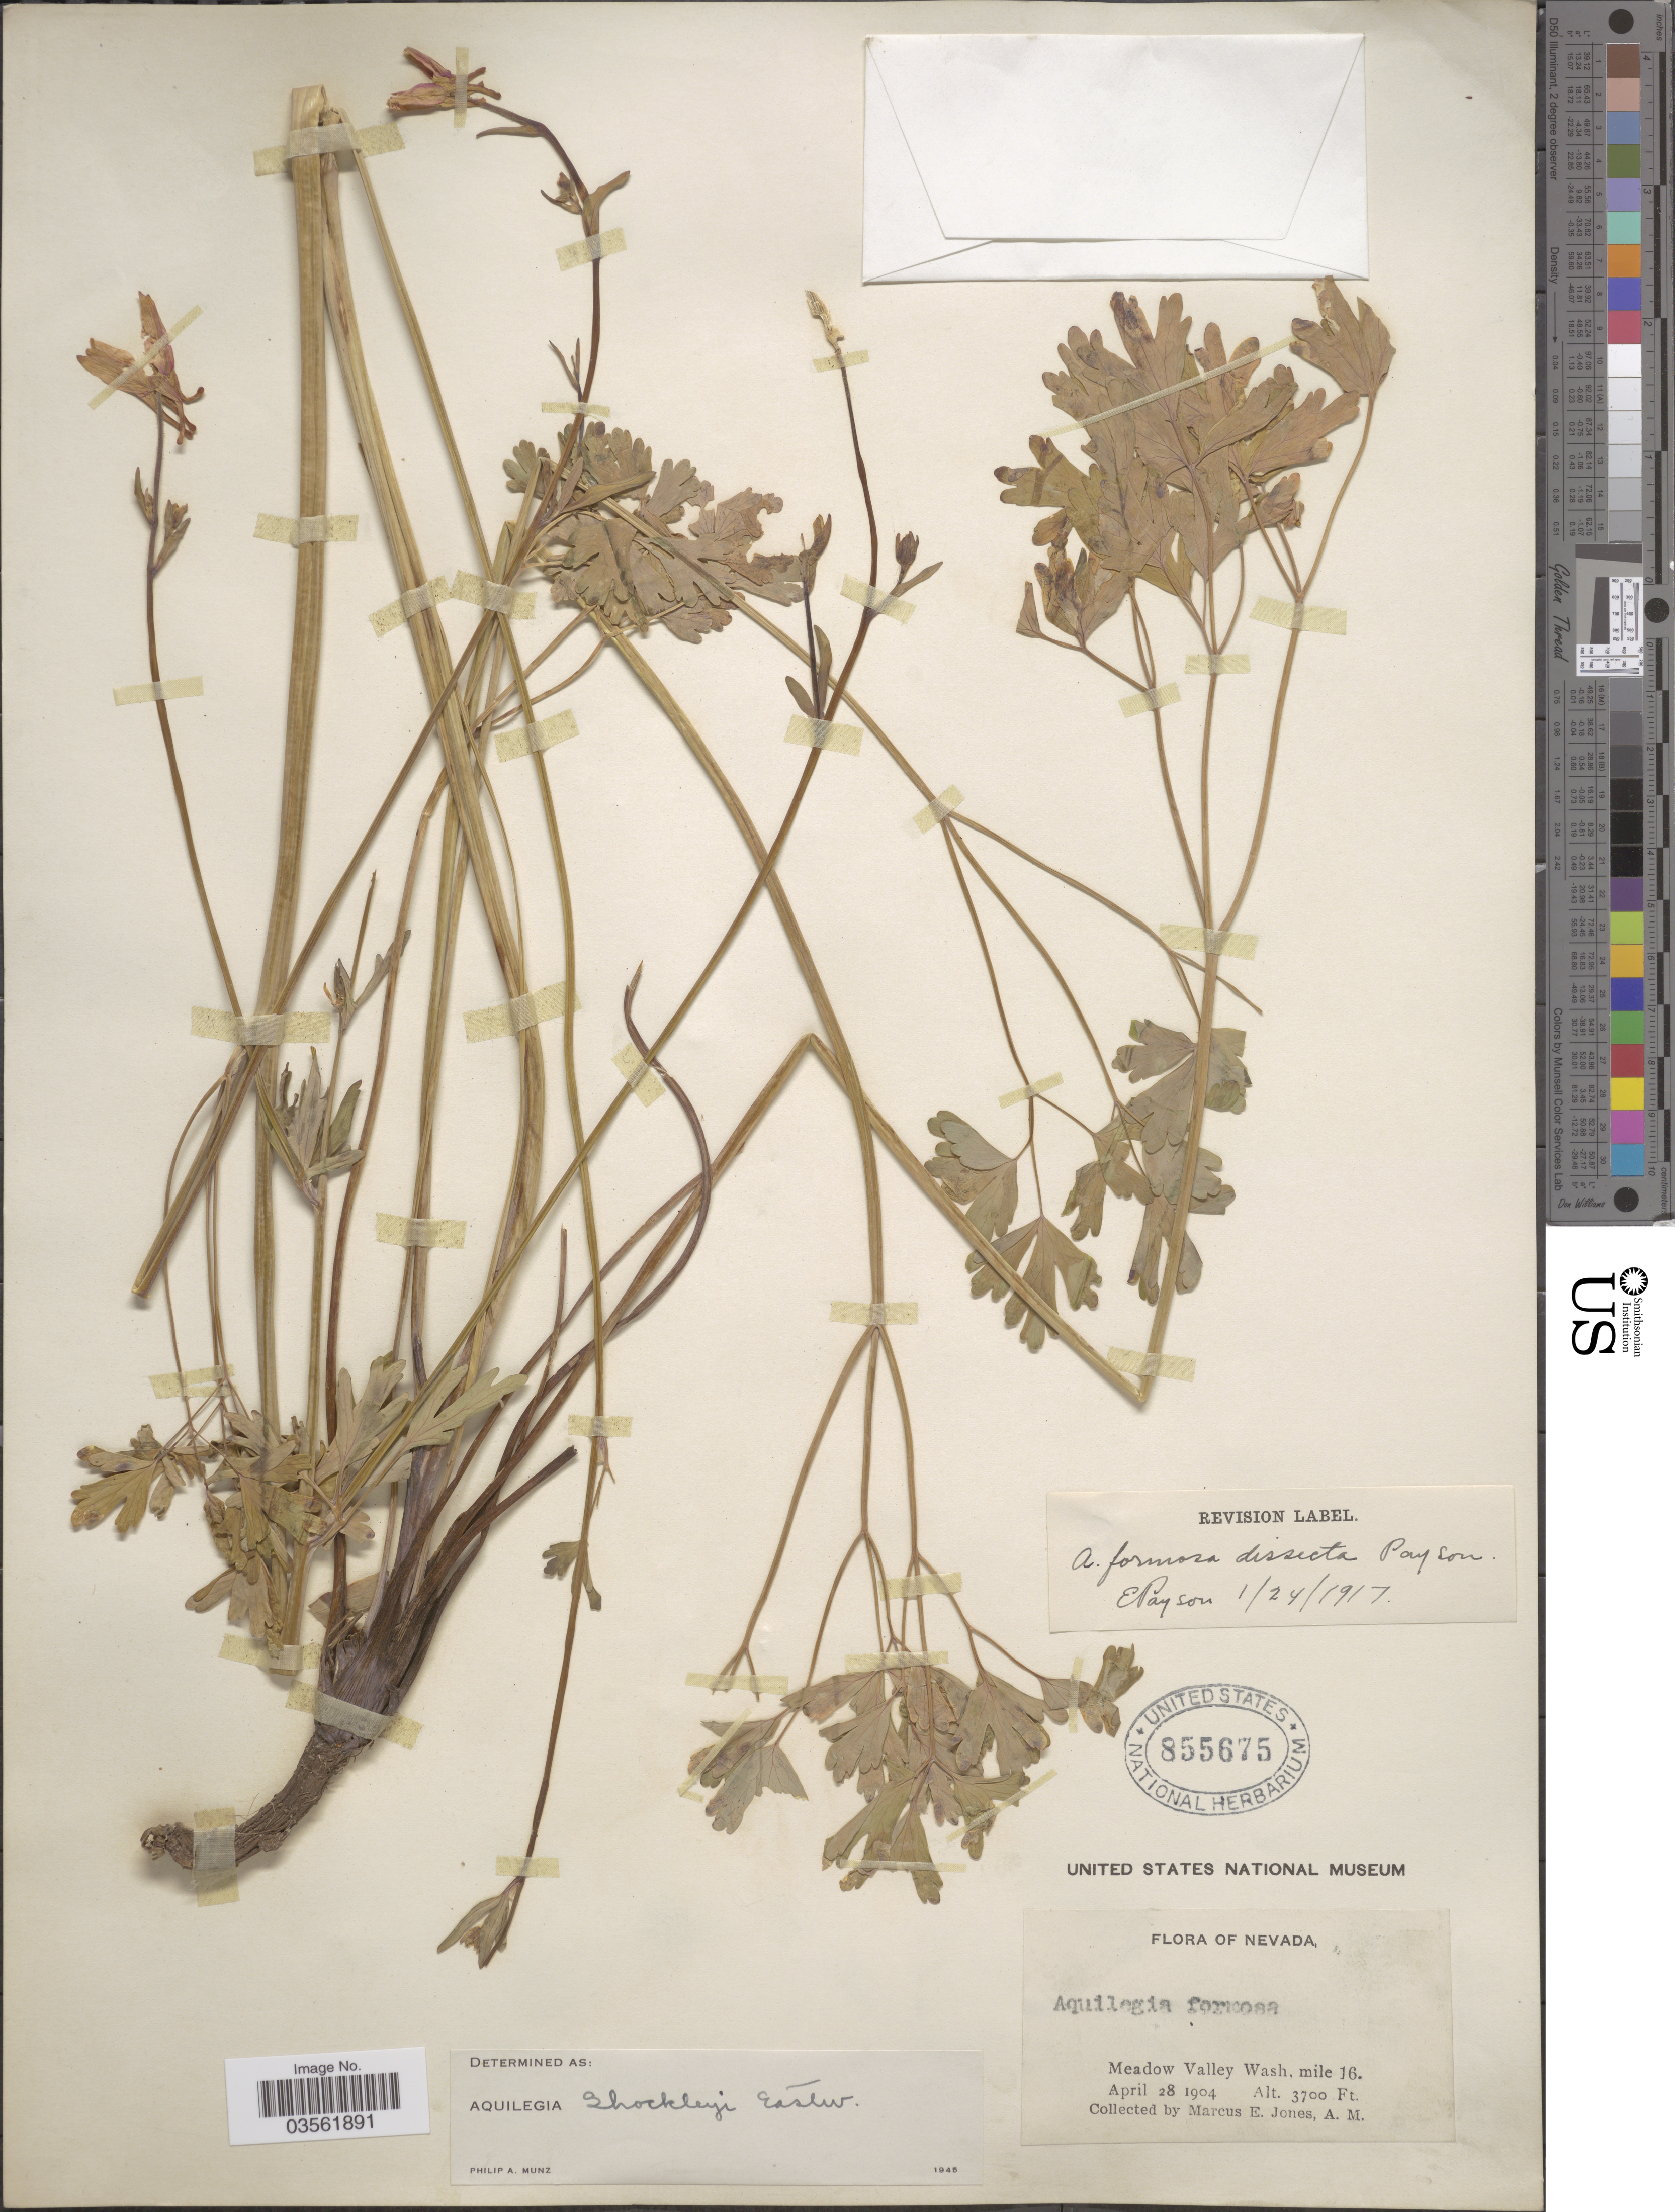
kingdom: Plantae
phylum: Tracheophyta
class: Magnoliopsida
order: Ranunculales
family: Ranunculaceae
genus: Aquilegia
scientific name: Aquilegia shockleyi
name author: Eastw.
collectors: M. E. Jones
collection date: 1904-04-28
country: United States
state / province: Nevada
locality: Meadow Valley Wash, mile 16.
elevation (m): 1128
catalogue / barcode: US 855675